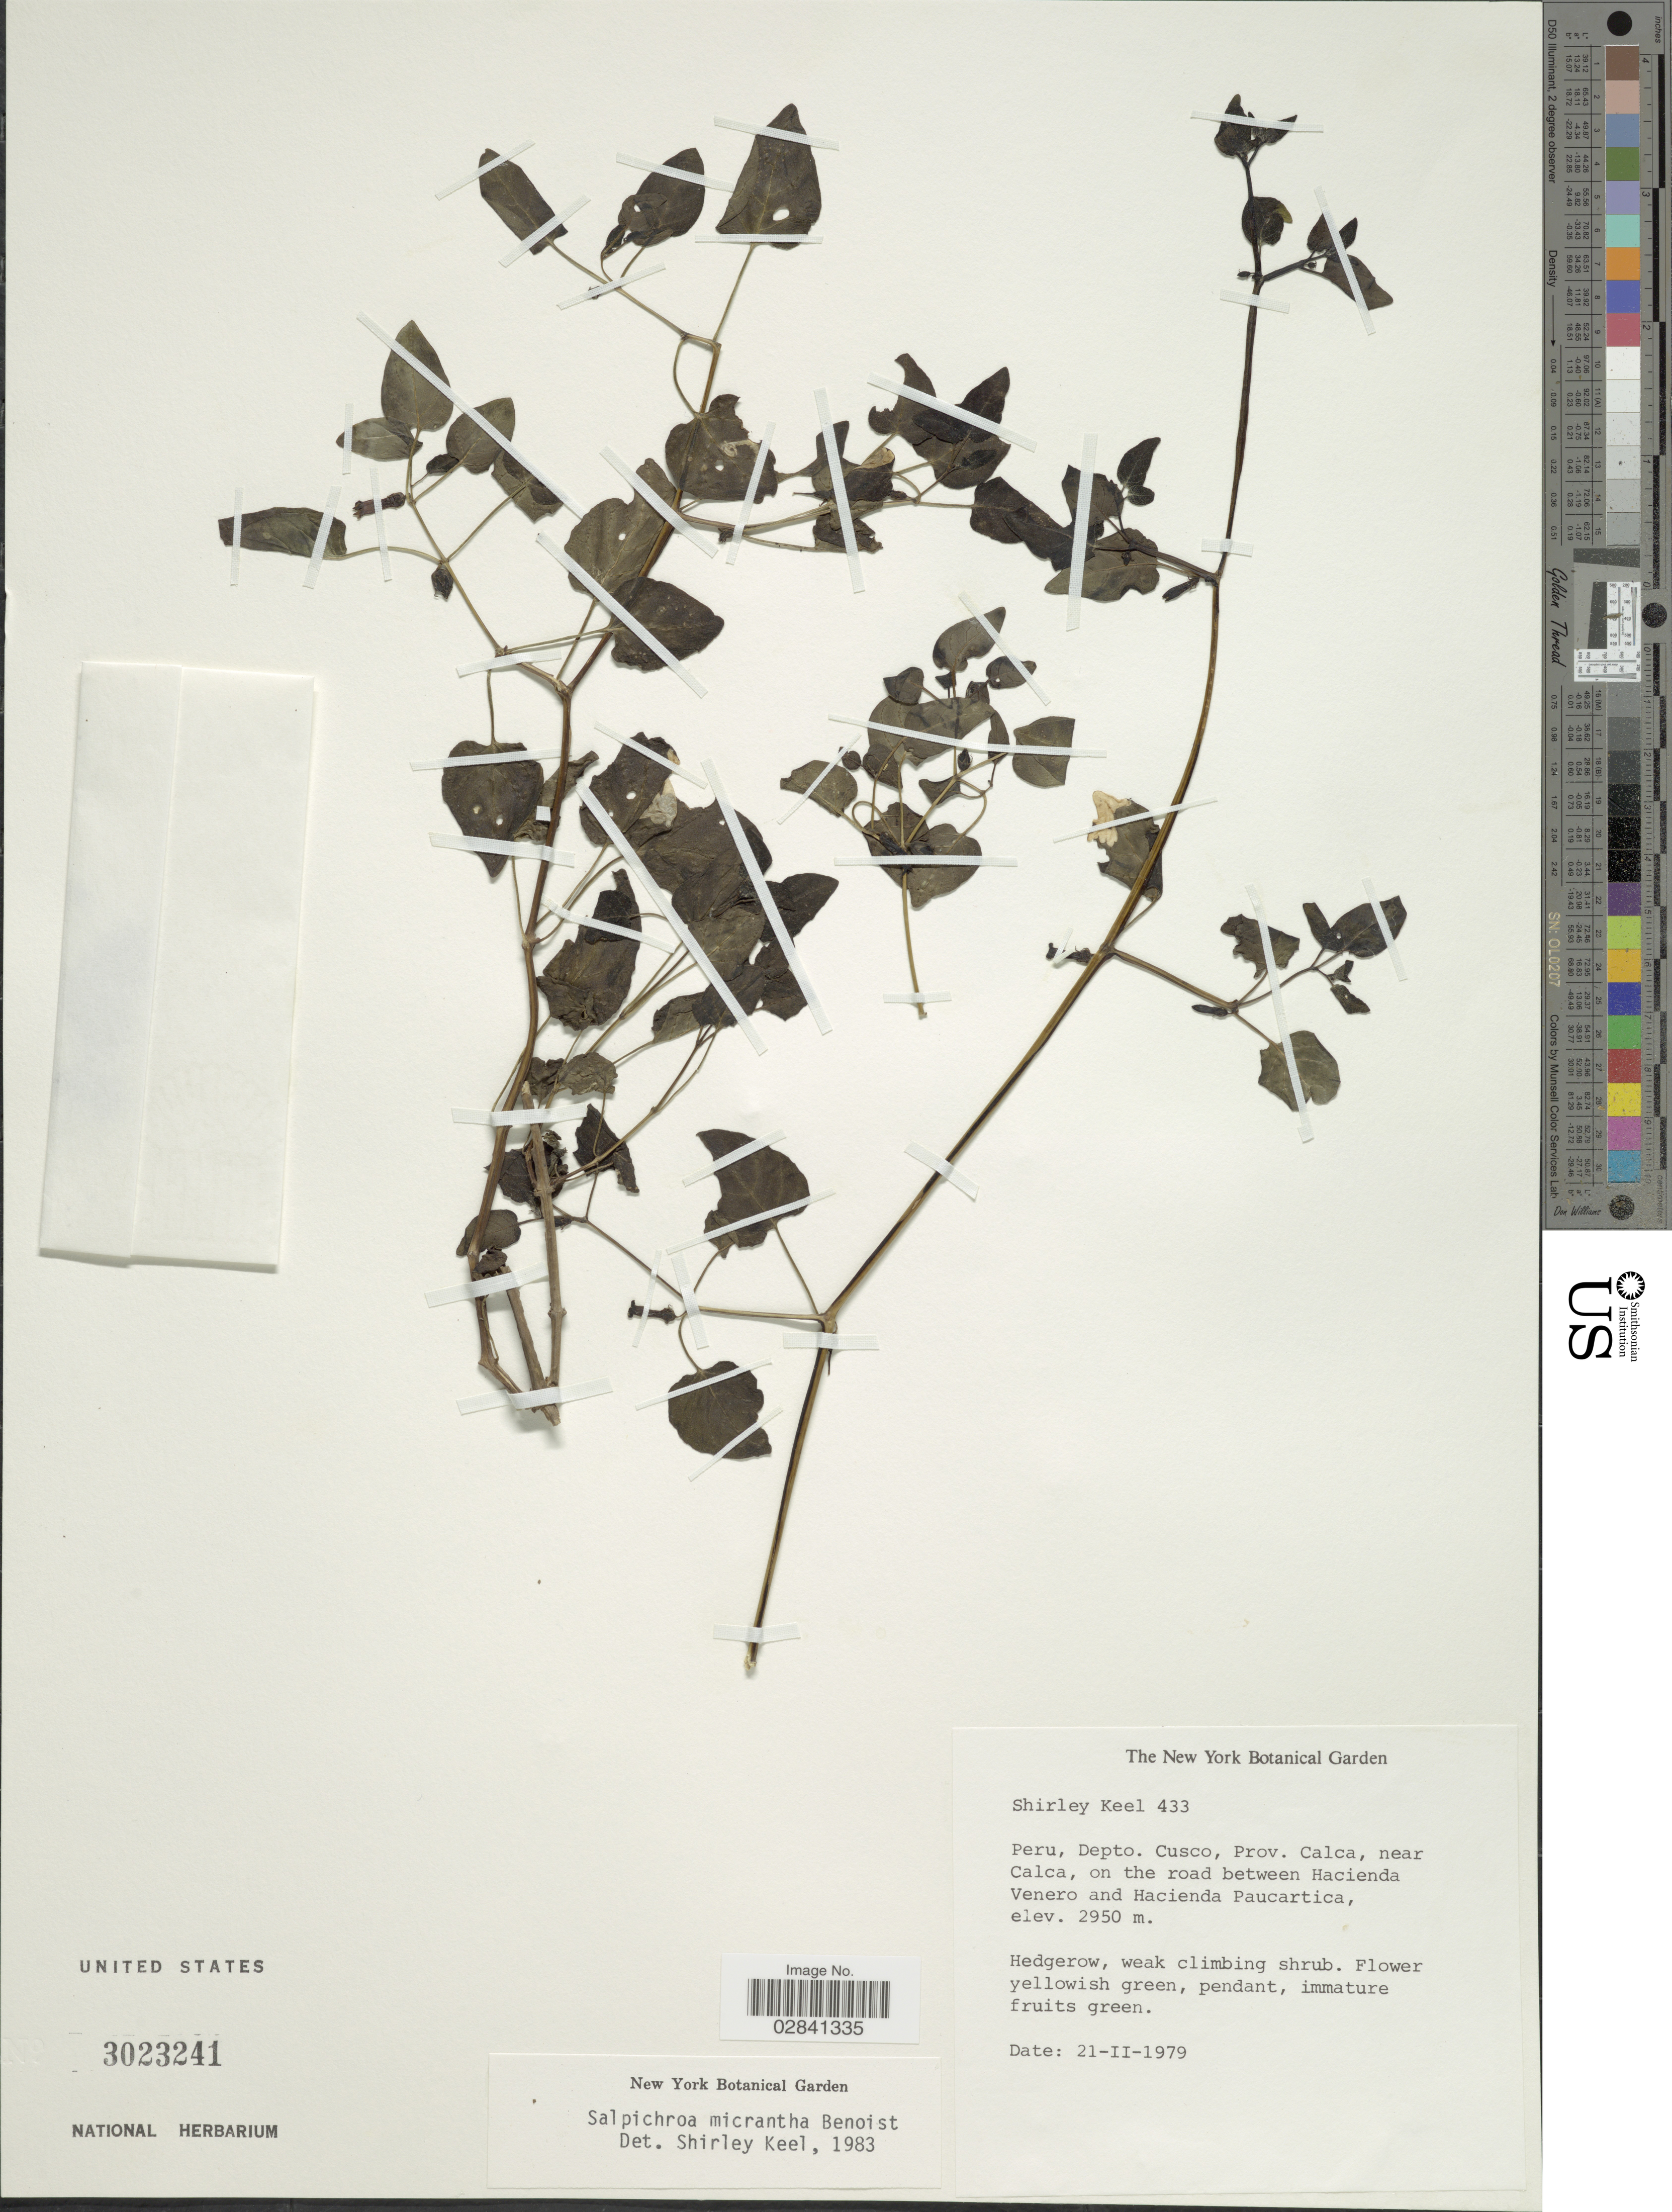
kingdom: Plantae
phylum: Tracheophyta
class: Magnoliopsida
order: Solanales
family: Solanaceae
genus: Salpichroa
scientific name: Salpichroa micrantha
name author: Benoist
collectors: S. Keel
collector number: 433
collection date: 1979-02-21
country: Peru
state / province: Cusco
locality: Depto. Cusco, Prov. Calca, near Calca, on the road between Hacienda Venero and Hacienda Paucartica.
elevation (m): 2950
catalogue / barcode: US 3023241